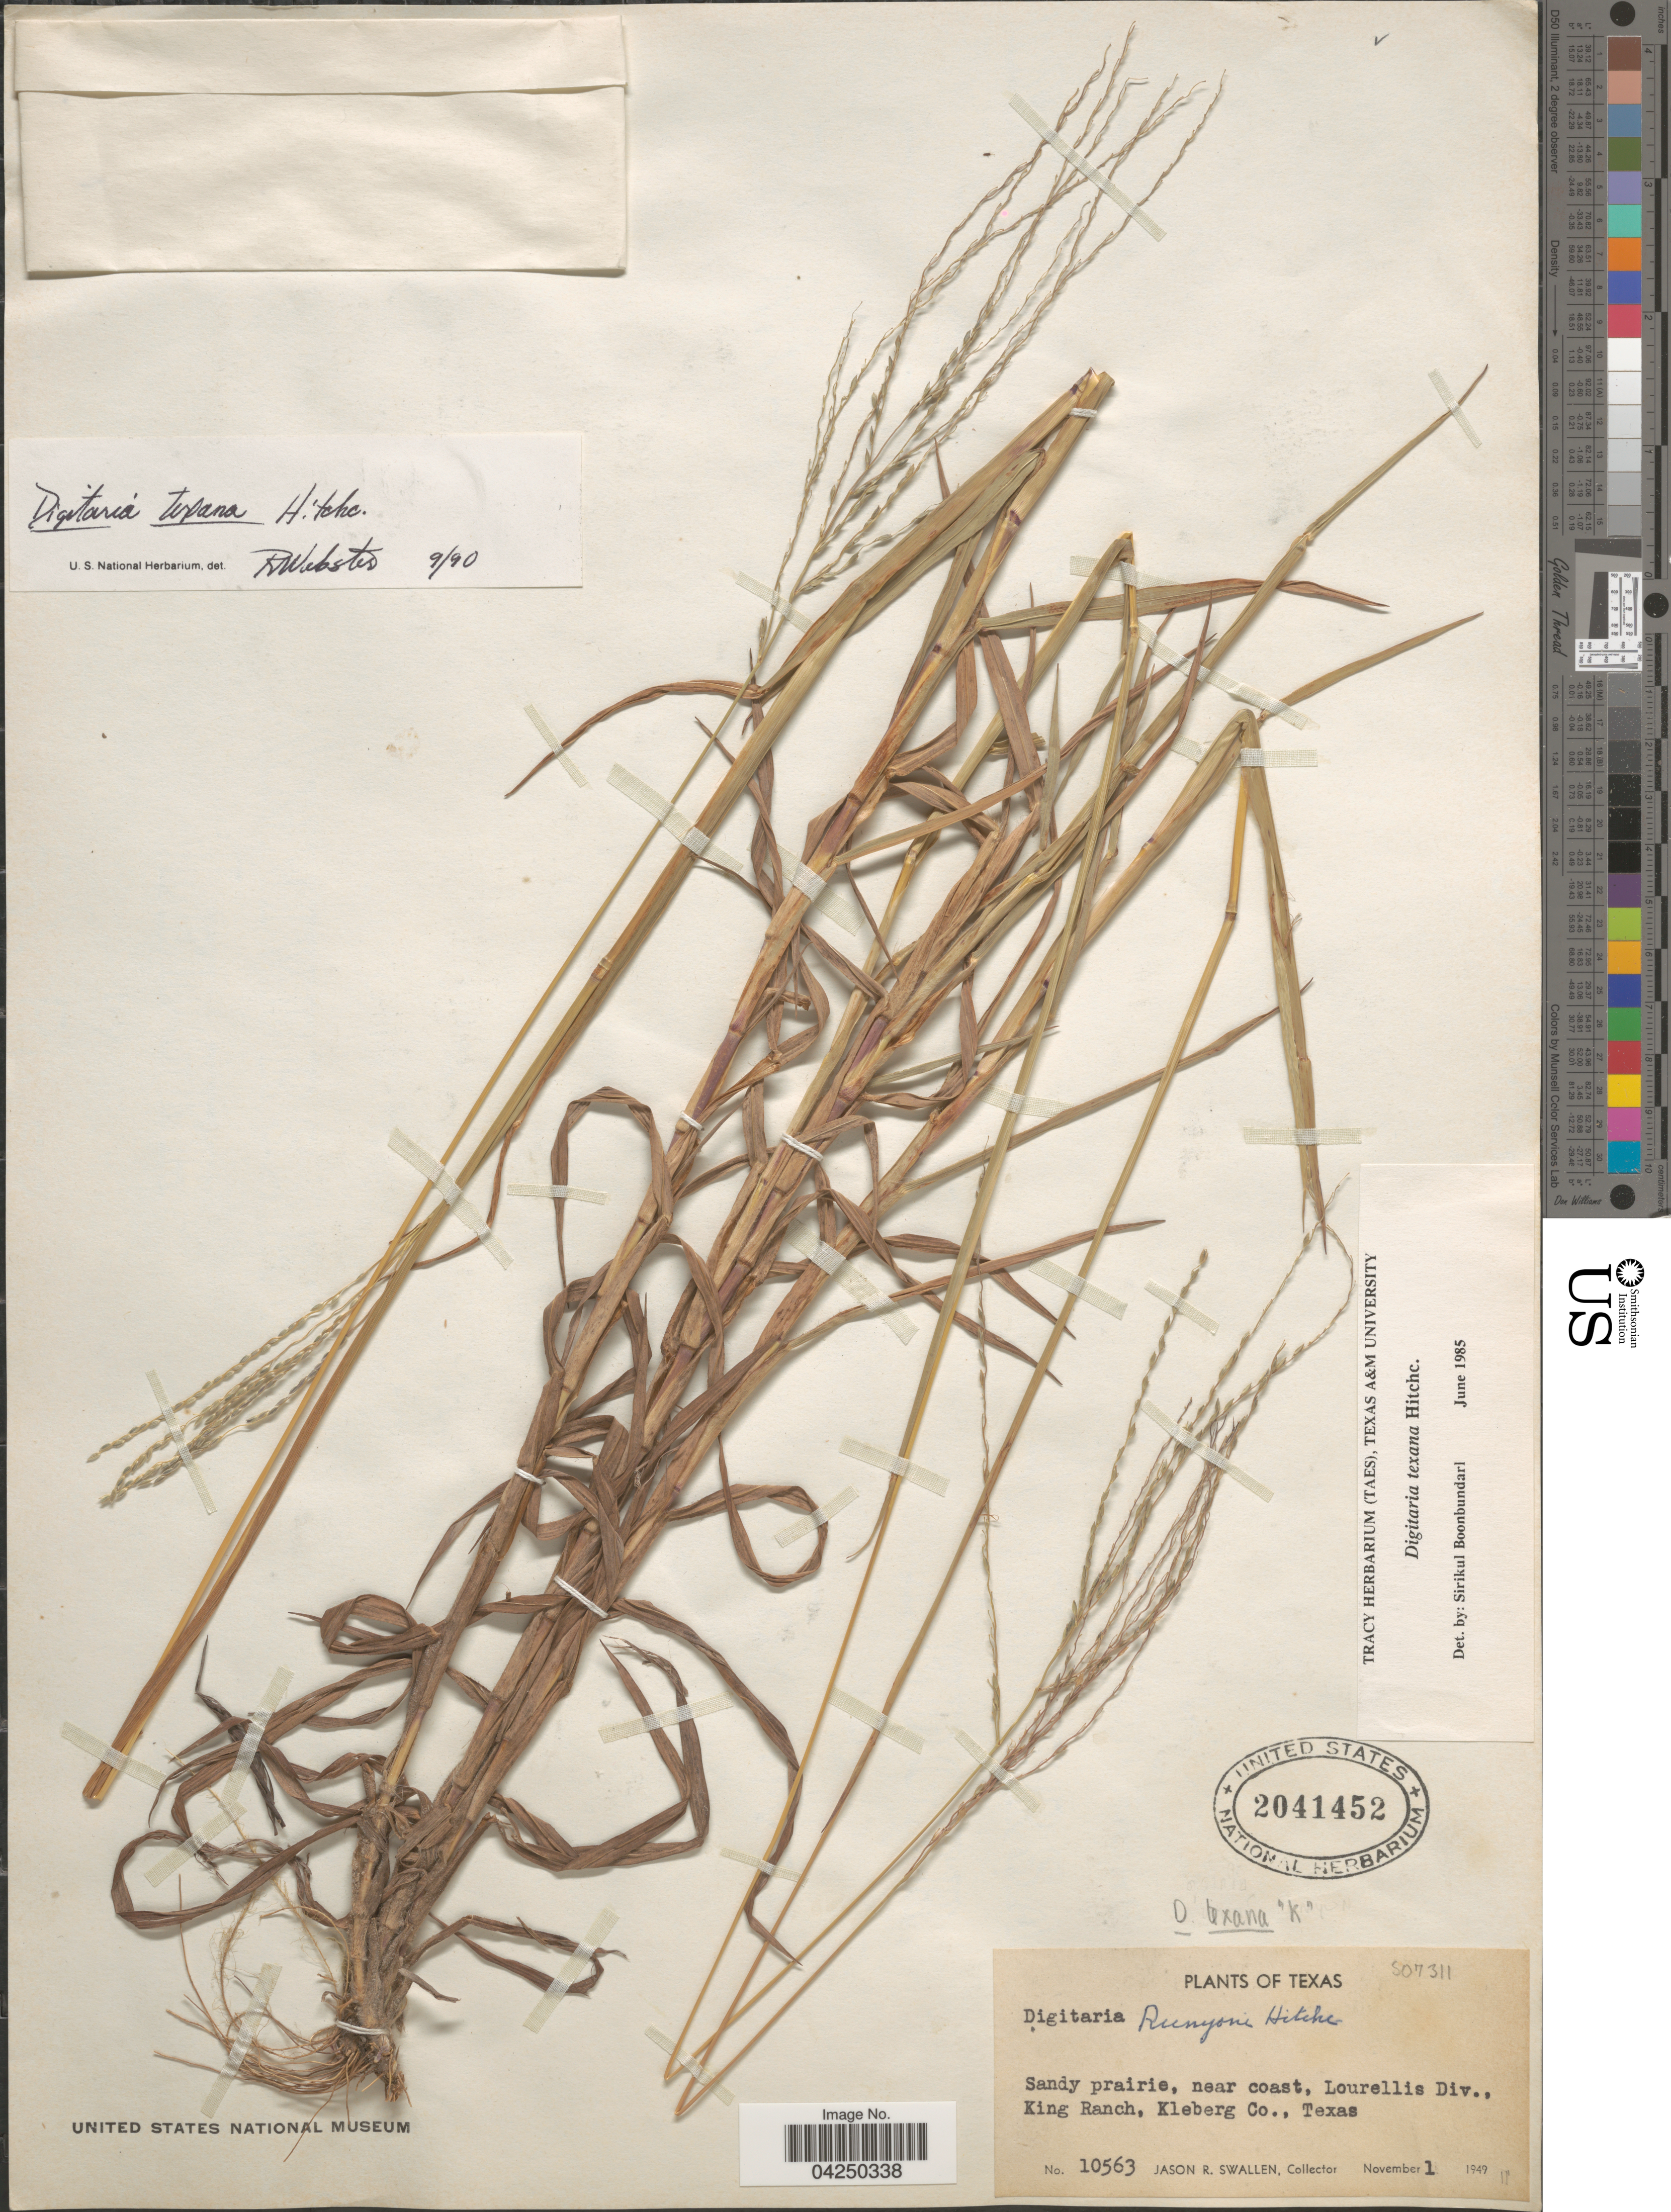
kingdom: Plantae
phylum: Tracheophyta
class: Liliopsida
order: Poales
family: Poaceae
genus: Digitaria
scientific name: Digitaria texana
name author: Hitchc.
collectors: J. R. Swallen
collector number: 10563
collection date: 1949-11-01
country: United States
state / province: Texas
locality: Sandy prairie, near coast, Lourellis Div., King Ranch, Kleberg Co.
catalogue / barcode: US 2041452